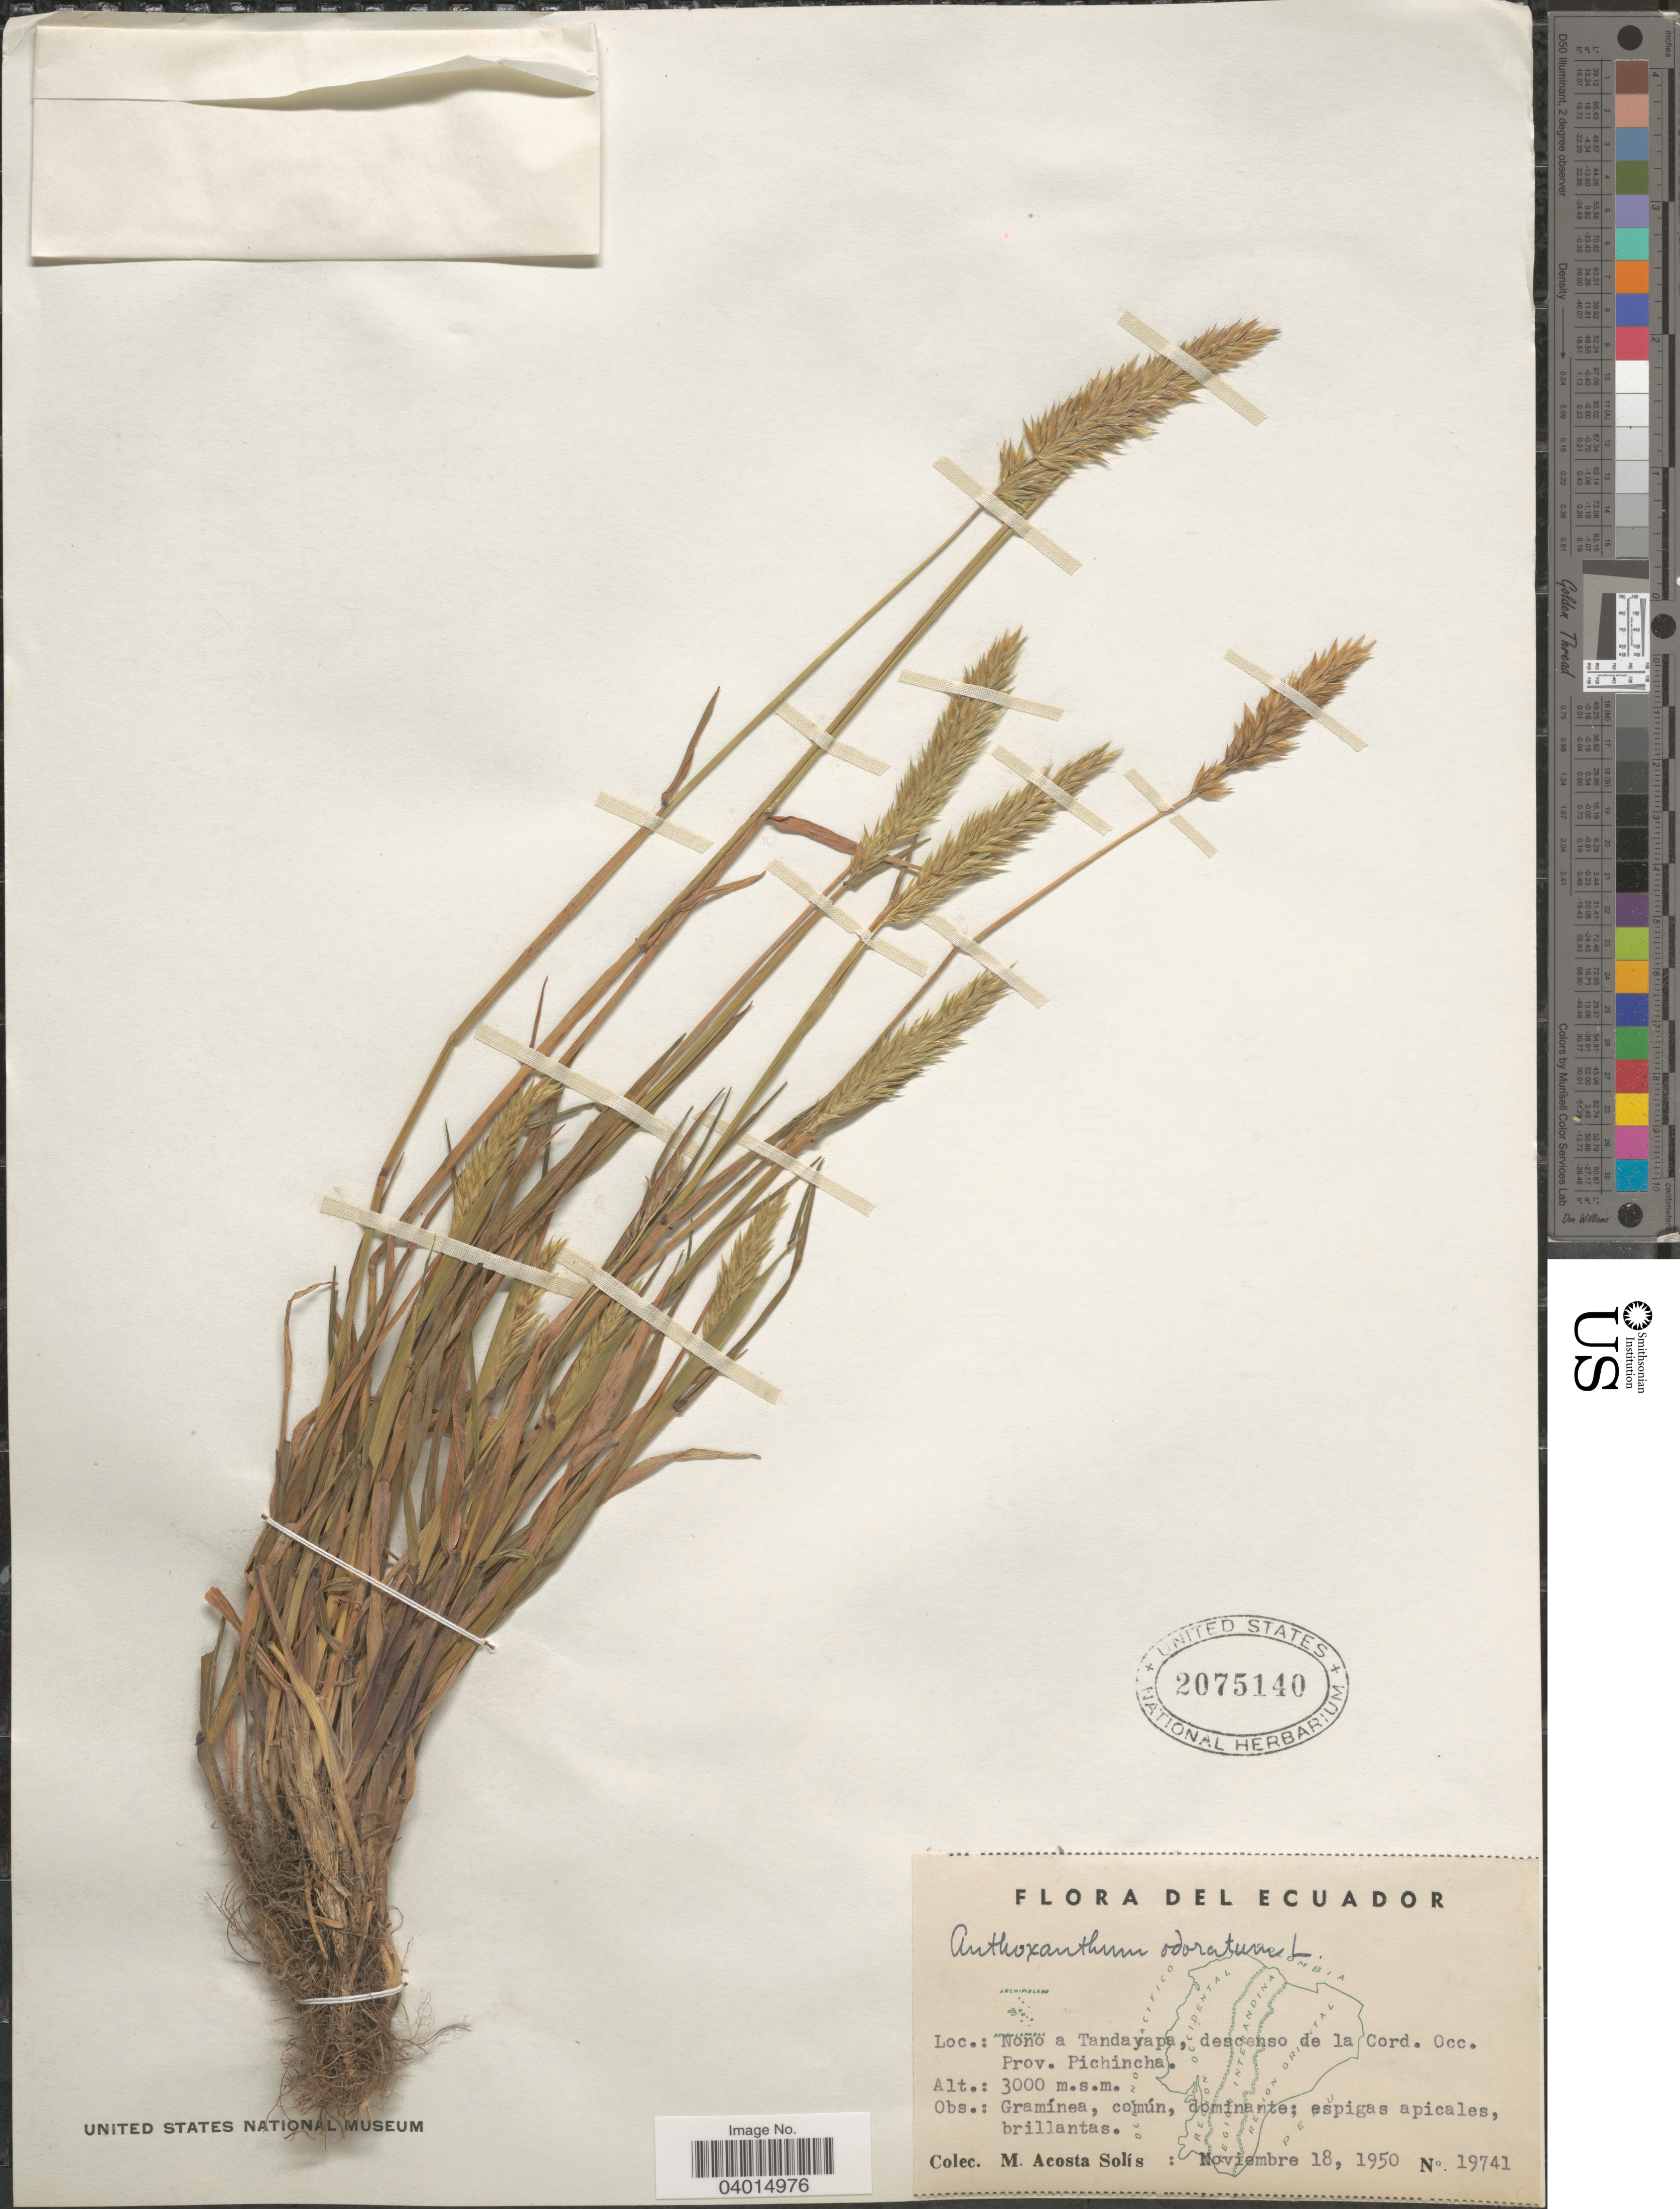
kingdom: Plantae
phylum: Tracheophyta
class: Liliopsida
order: Poales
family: Poaceae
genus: Anthoxanthum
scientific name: Anthoxanthum odoratum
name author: L.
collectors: M. Acosta Solis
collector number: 19741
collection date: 1950-11-18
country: Ecuador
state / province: Pichincha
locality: Nono a Tandayapa, descenso de la Cord. Occ.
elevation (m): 3000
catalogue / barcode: US 2075140